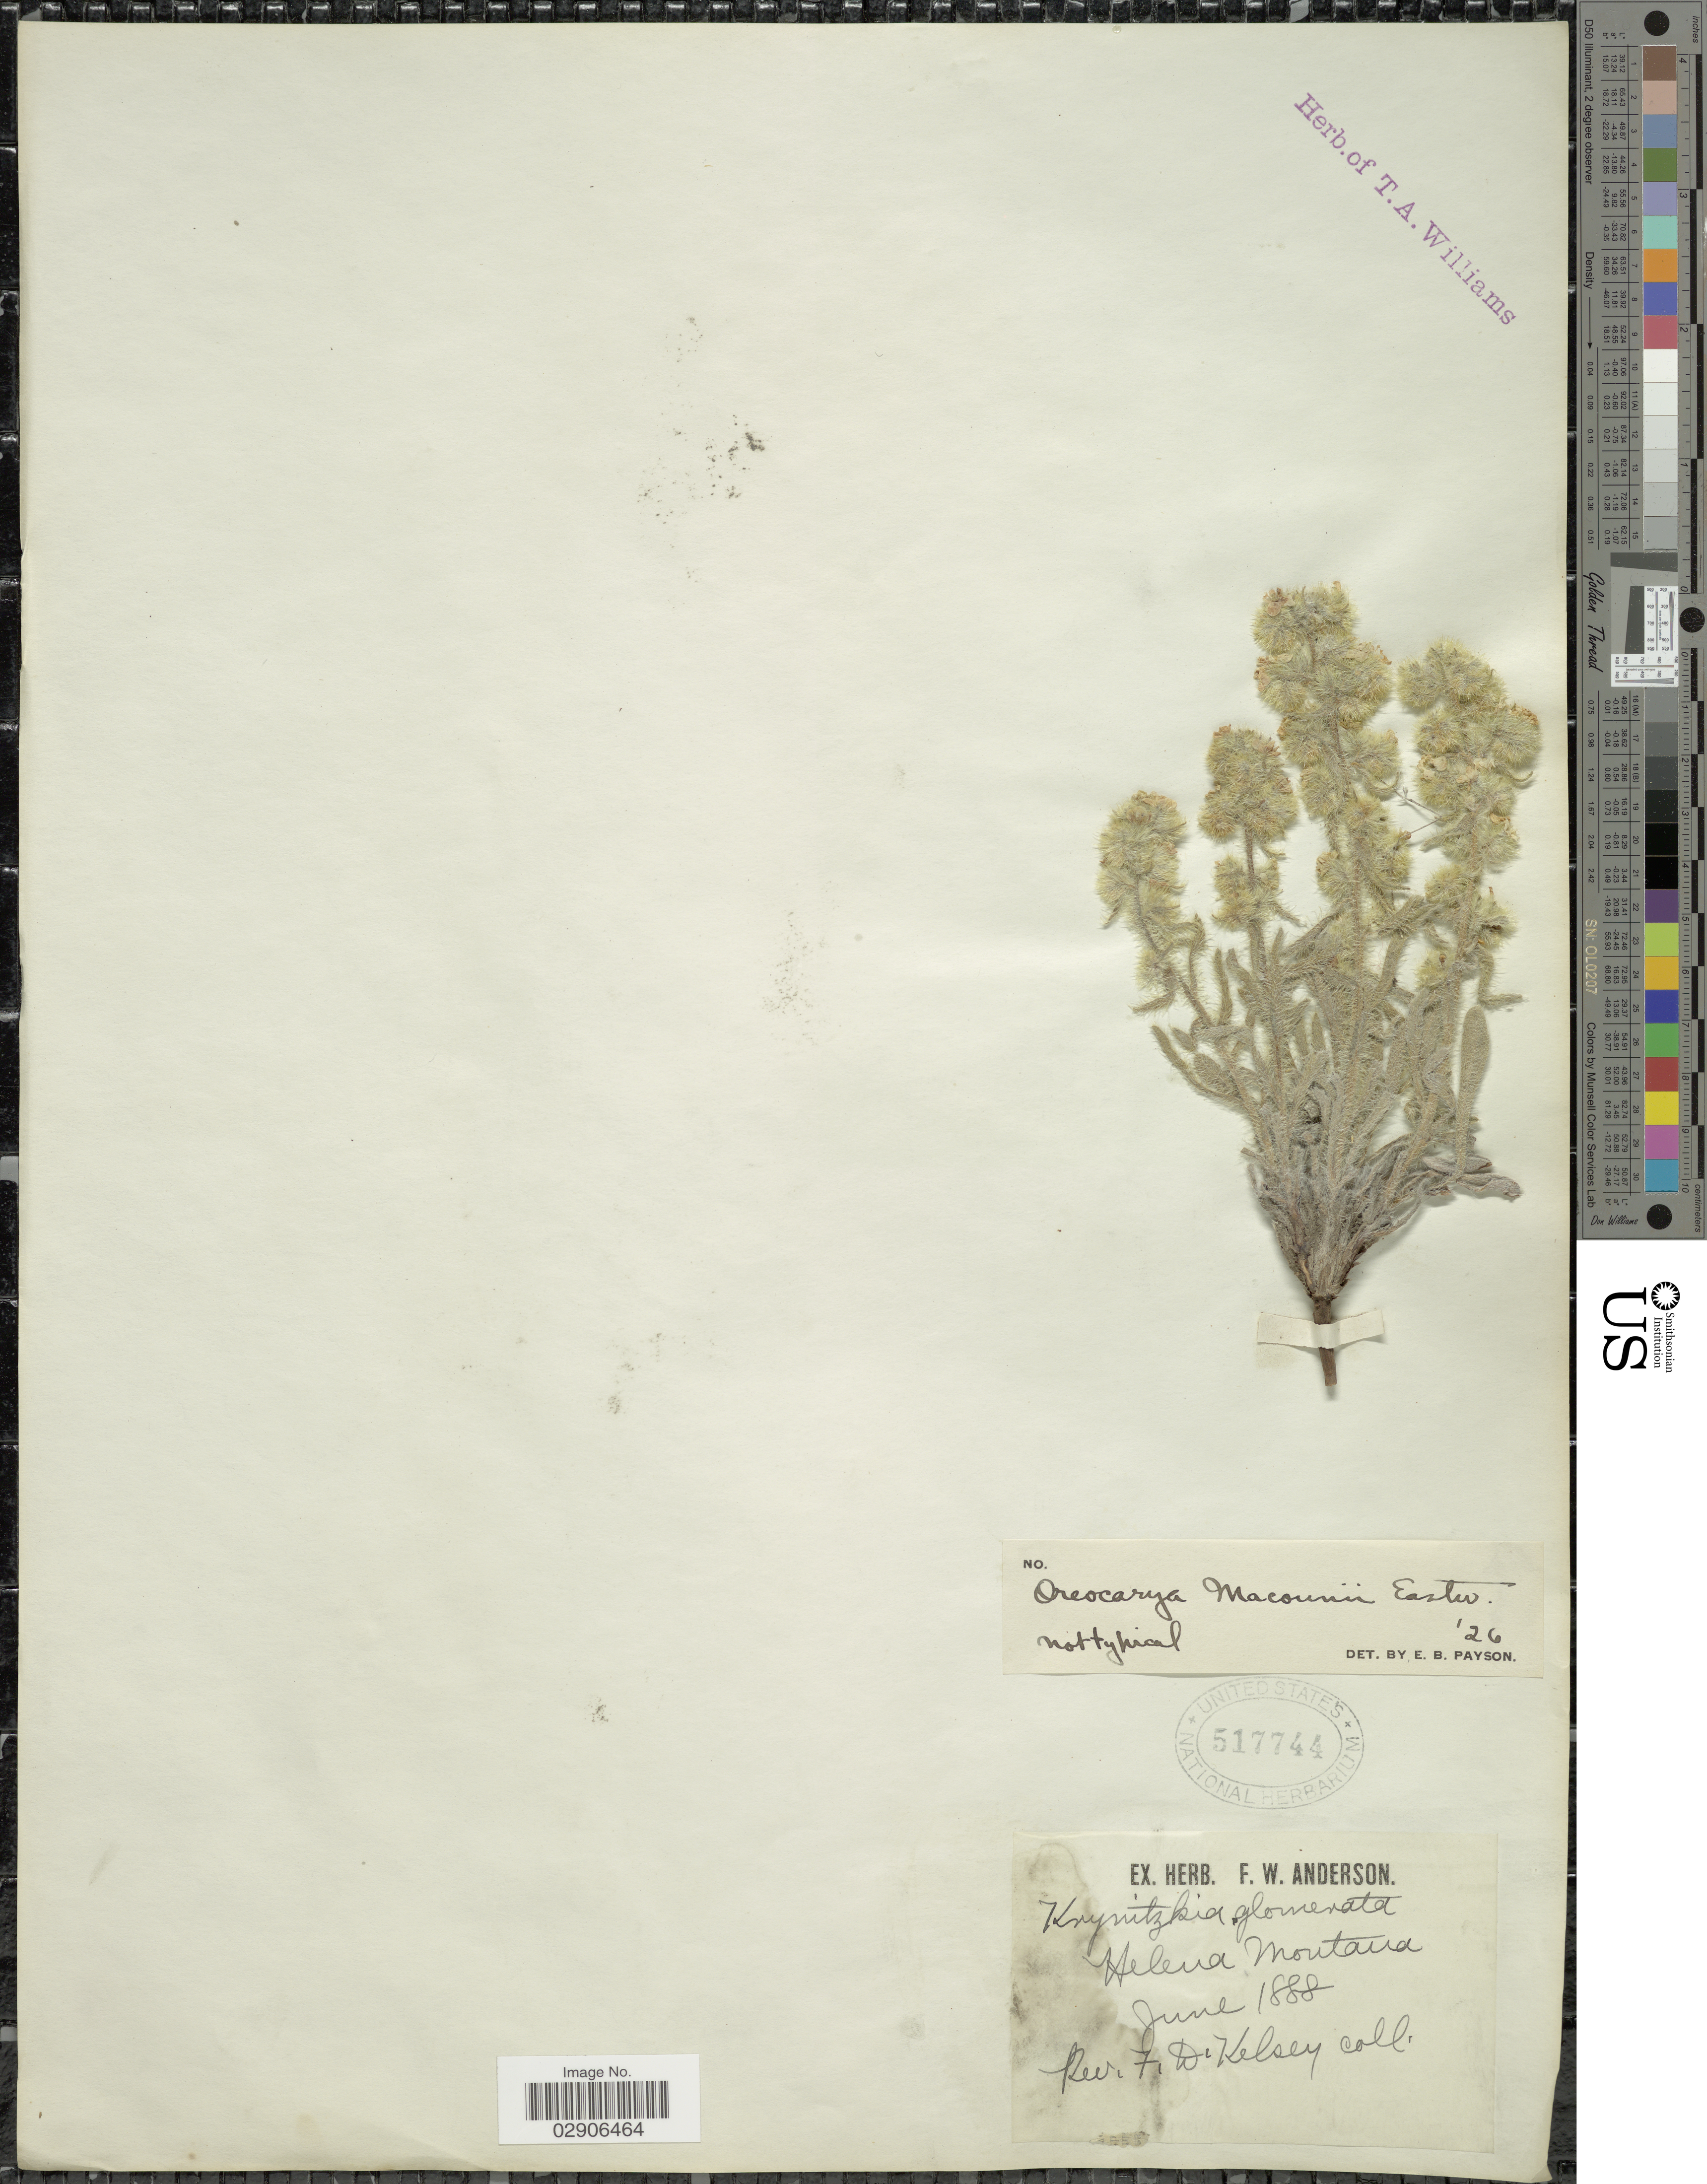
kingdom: Plantae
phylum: Tracheophyta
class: Magnoliopsida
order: Boraginales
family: Boraginaceae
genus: Oreocarya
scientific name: Oreocarya macounii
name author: Eastw.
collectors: F. Kelsey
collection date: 1888-06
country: United States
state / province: Montana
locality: Helena.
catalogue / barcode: US 517744